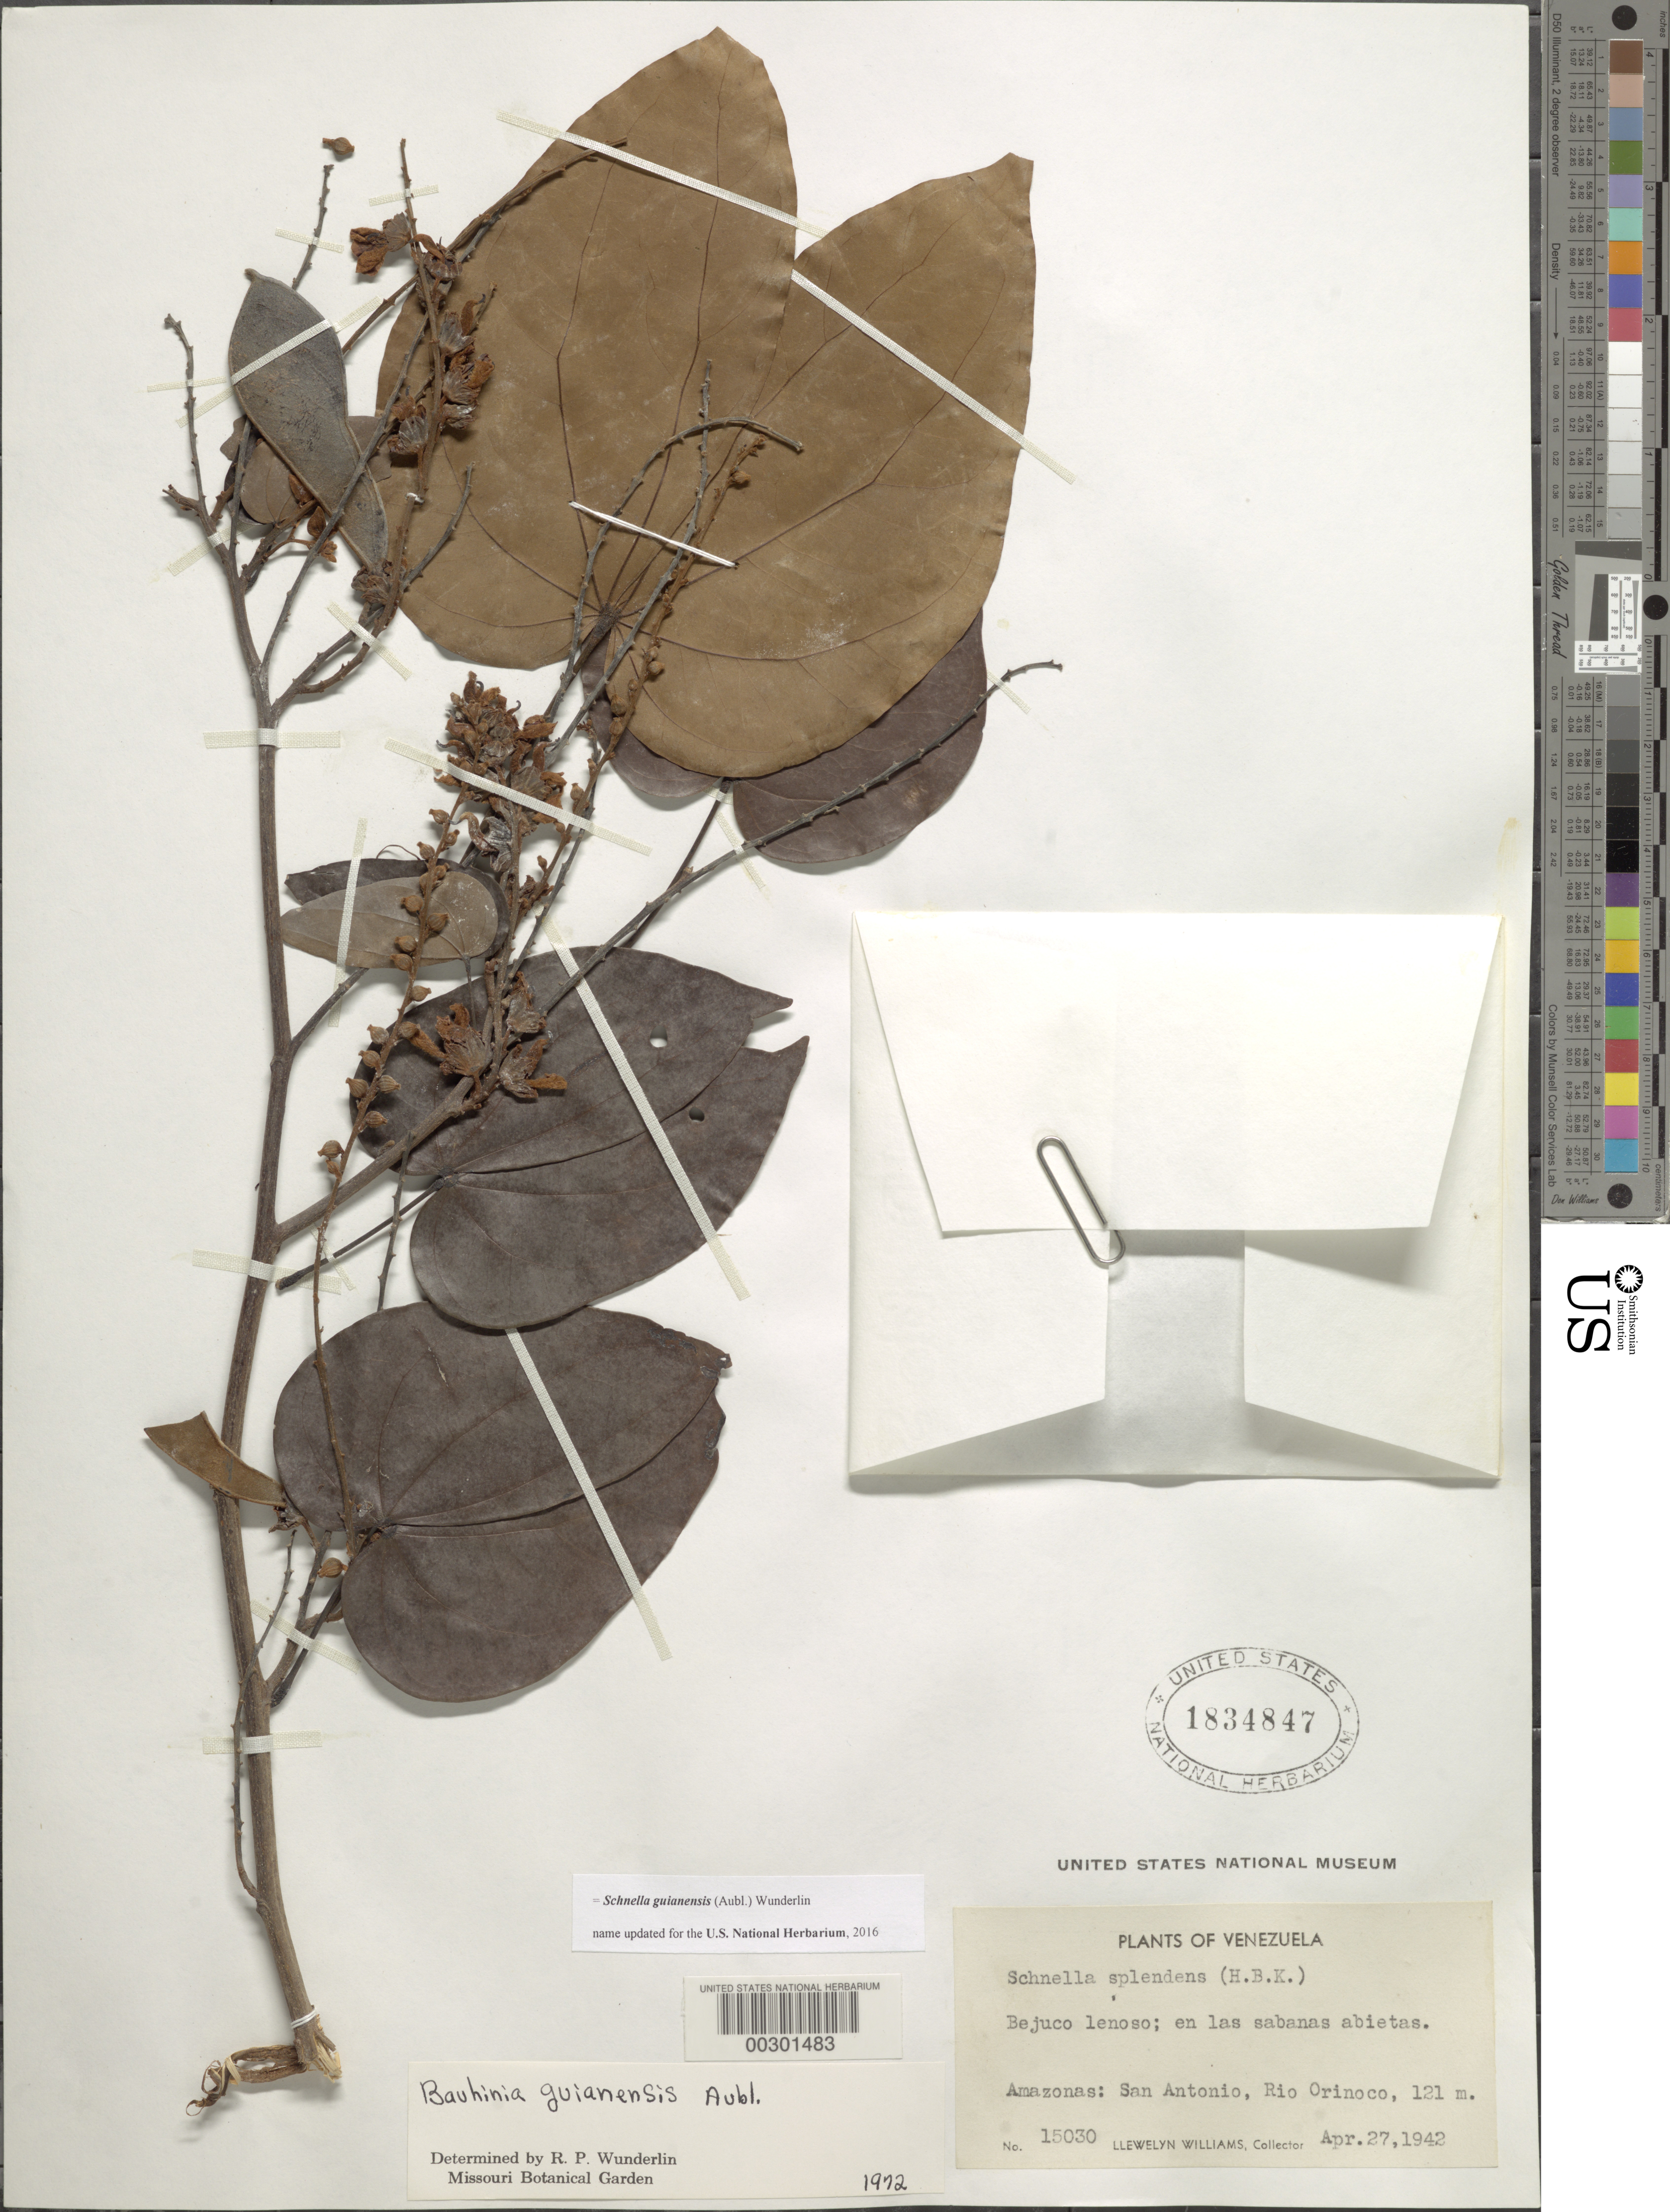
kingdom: Plantae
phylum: Tracheophyta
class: Magnoliopsida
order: Fabales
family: Fabaceae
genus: Schnella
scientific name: Schnella guianensis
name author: (Aubl.) Wunderlin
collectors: Ll. Williams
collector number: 15030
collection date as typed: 27 Apr 1942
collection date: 1942-04-27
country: Venezuela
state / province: Amazonas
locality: San antonio, rio orinoco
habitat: Open savannas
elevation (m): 121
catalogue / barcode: US 1834847